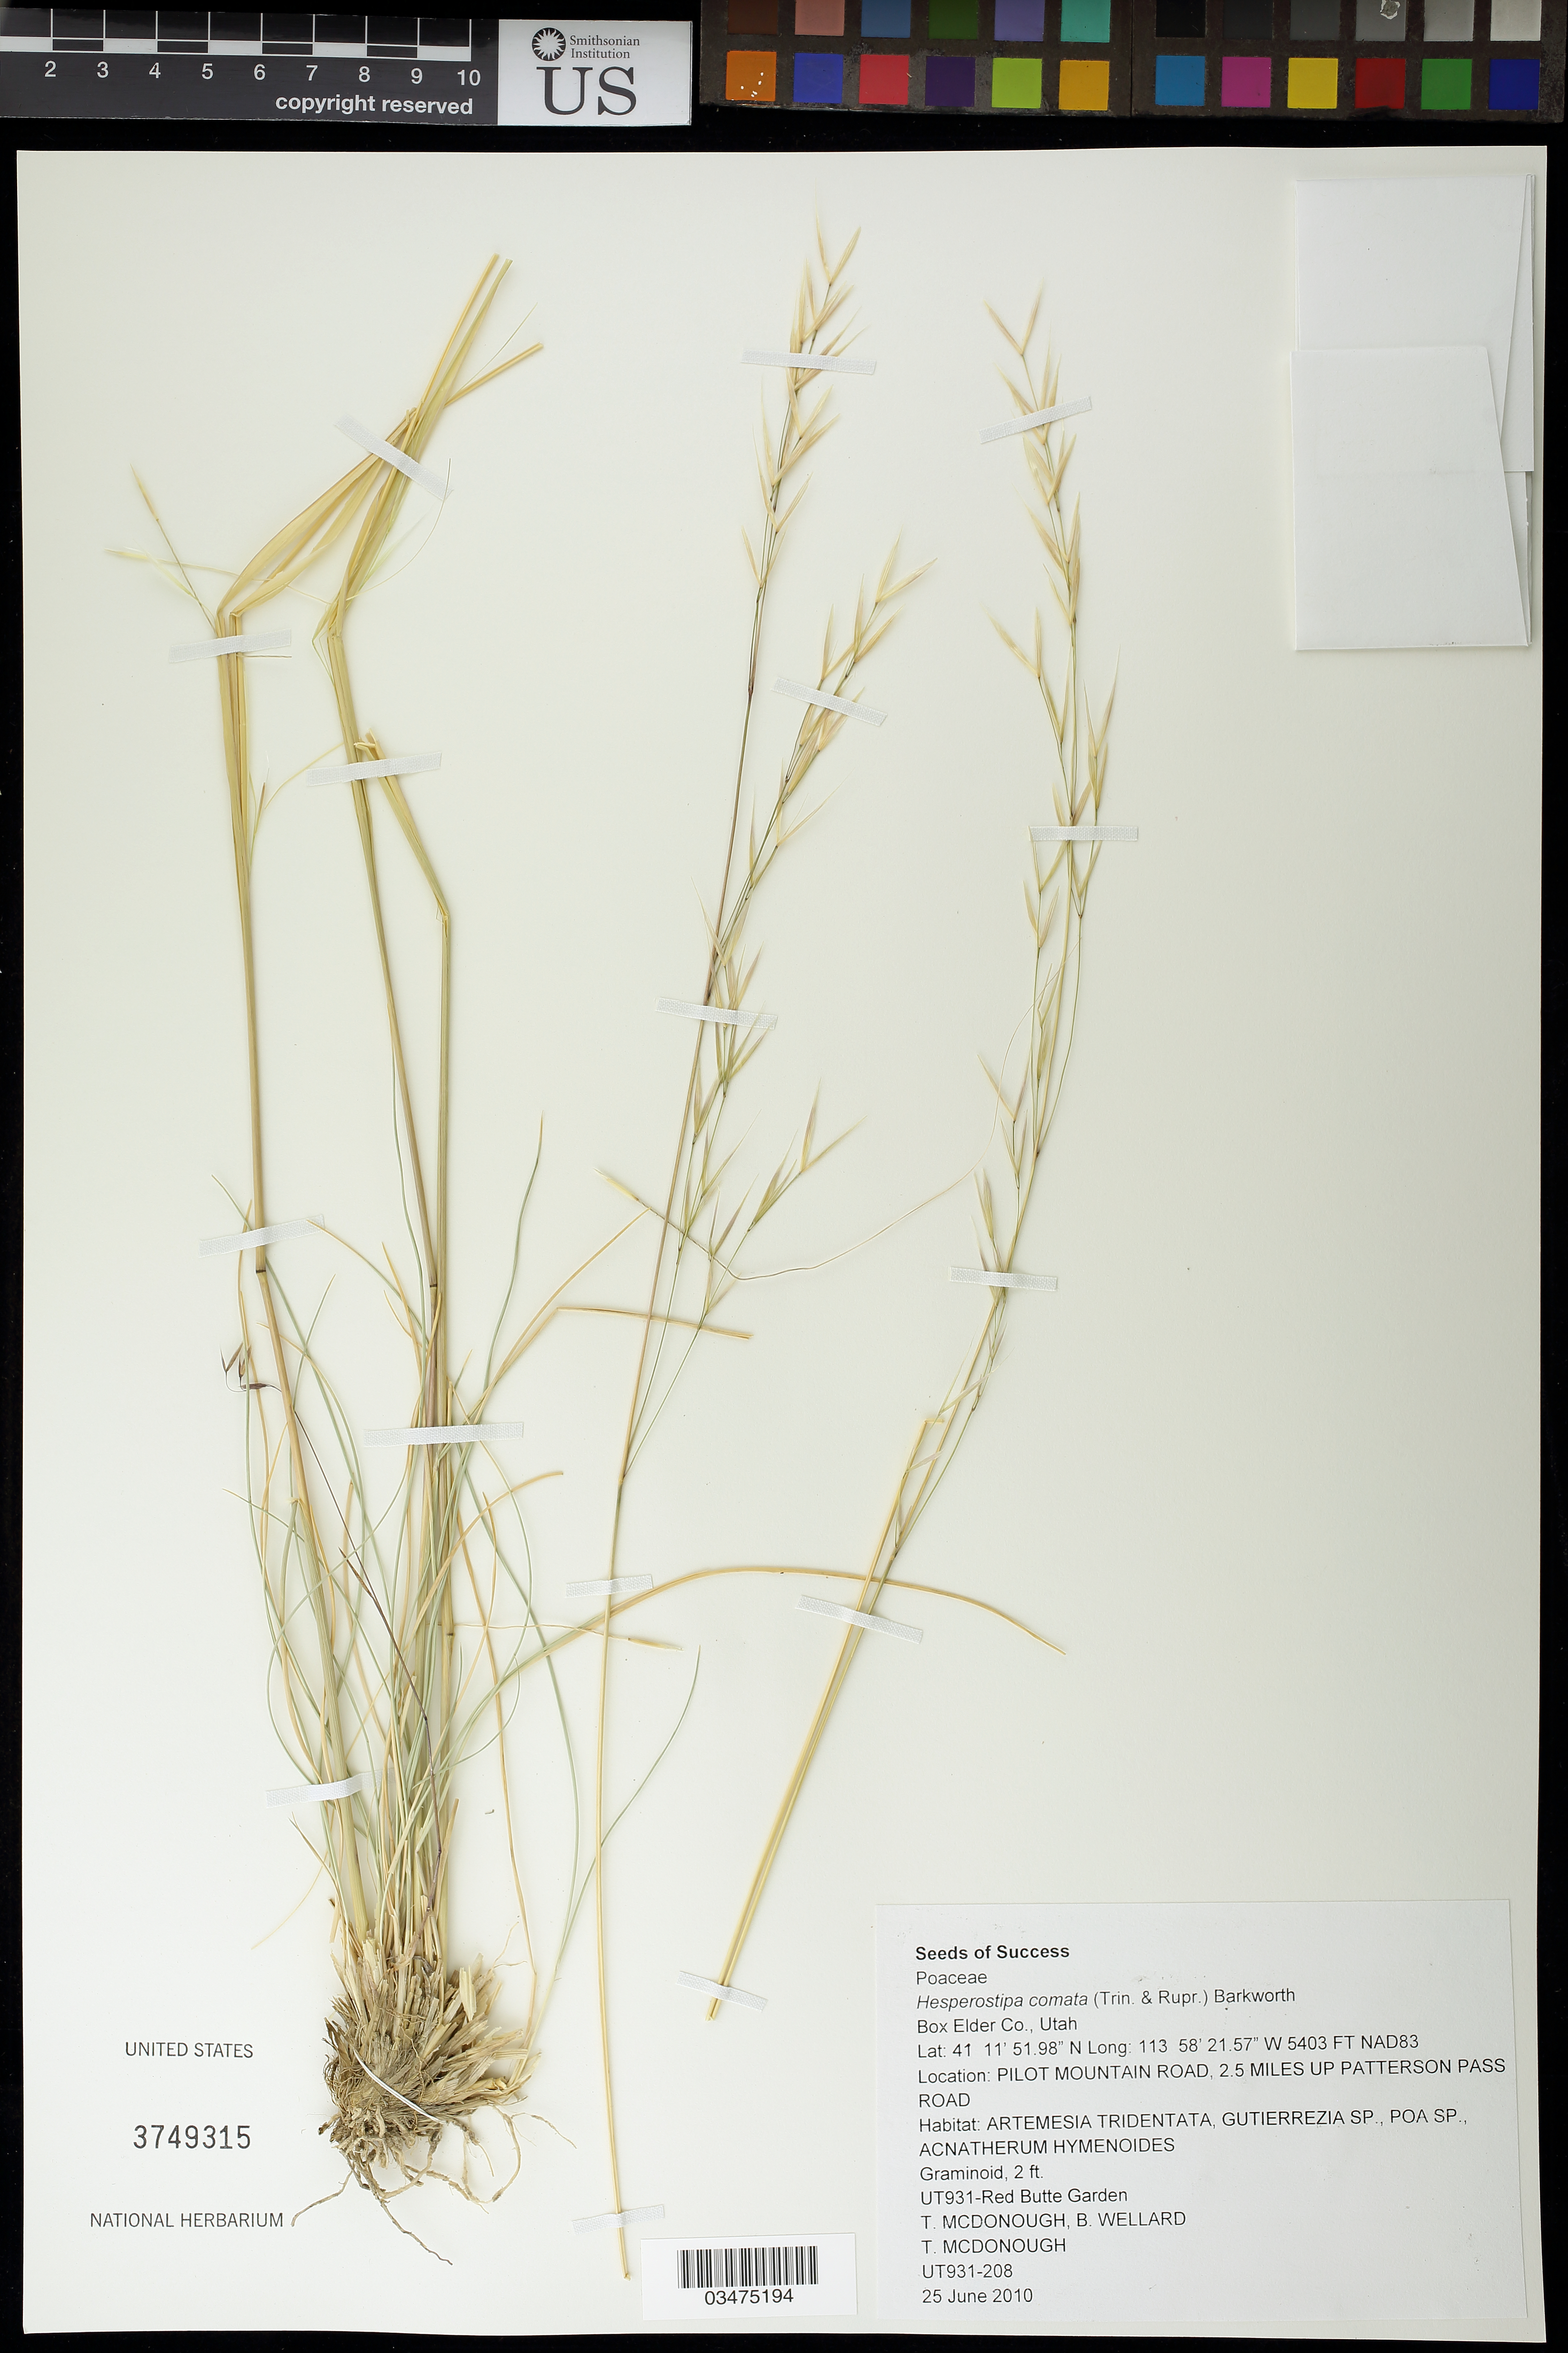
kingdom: Plantae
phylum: Tracheophyta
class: Liliopsida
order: Poales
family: Poaceae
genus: Hesperostipa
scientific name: Hesperostipa comata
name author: (Trin. & Rupr.) Barkworth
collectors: T. McDonough & B. Wellard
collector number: UT931-208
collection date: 2010-06-25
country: United States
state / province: Utah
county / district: Box Elder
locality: Pilot Mountain Rd, 2.5 mi. up Patterson Pass Rd.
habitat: With Artemisia tridentata, Poa sp., Gutierrezia sp., ect.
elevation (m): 1647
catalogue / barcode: US 3749315